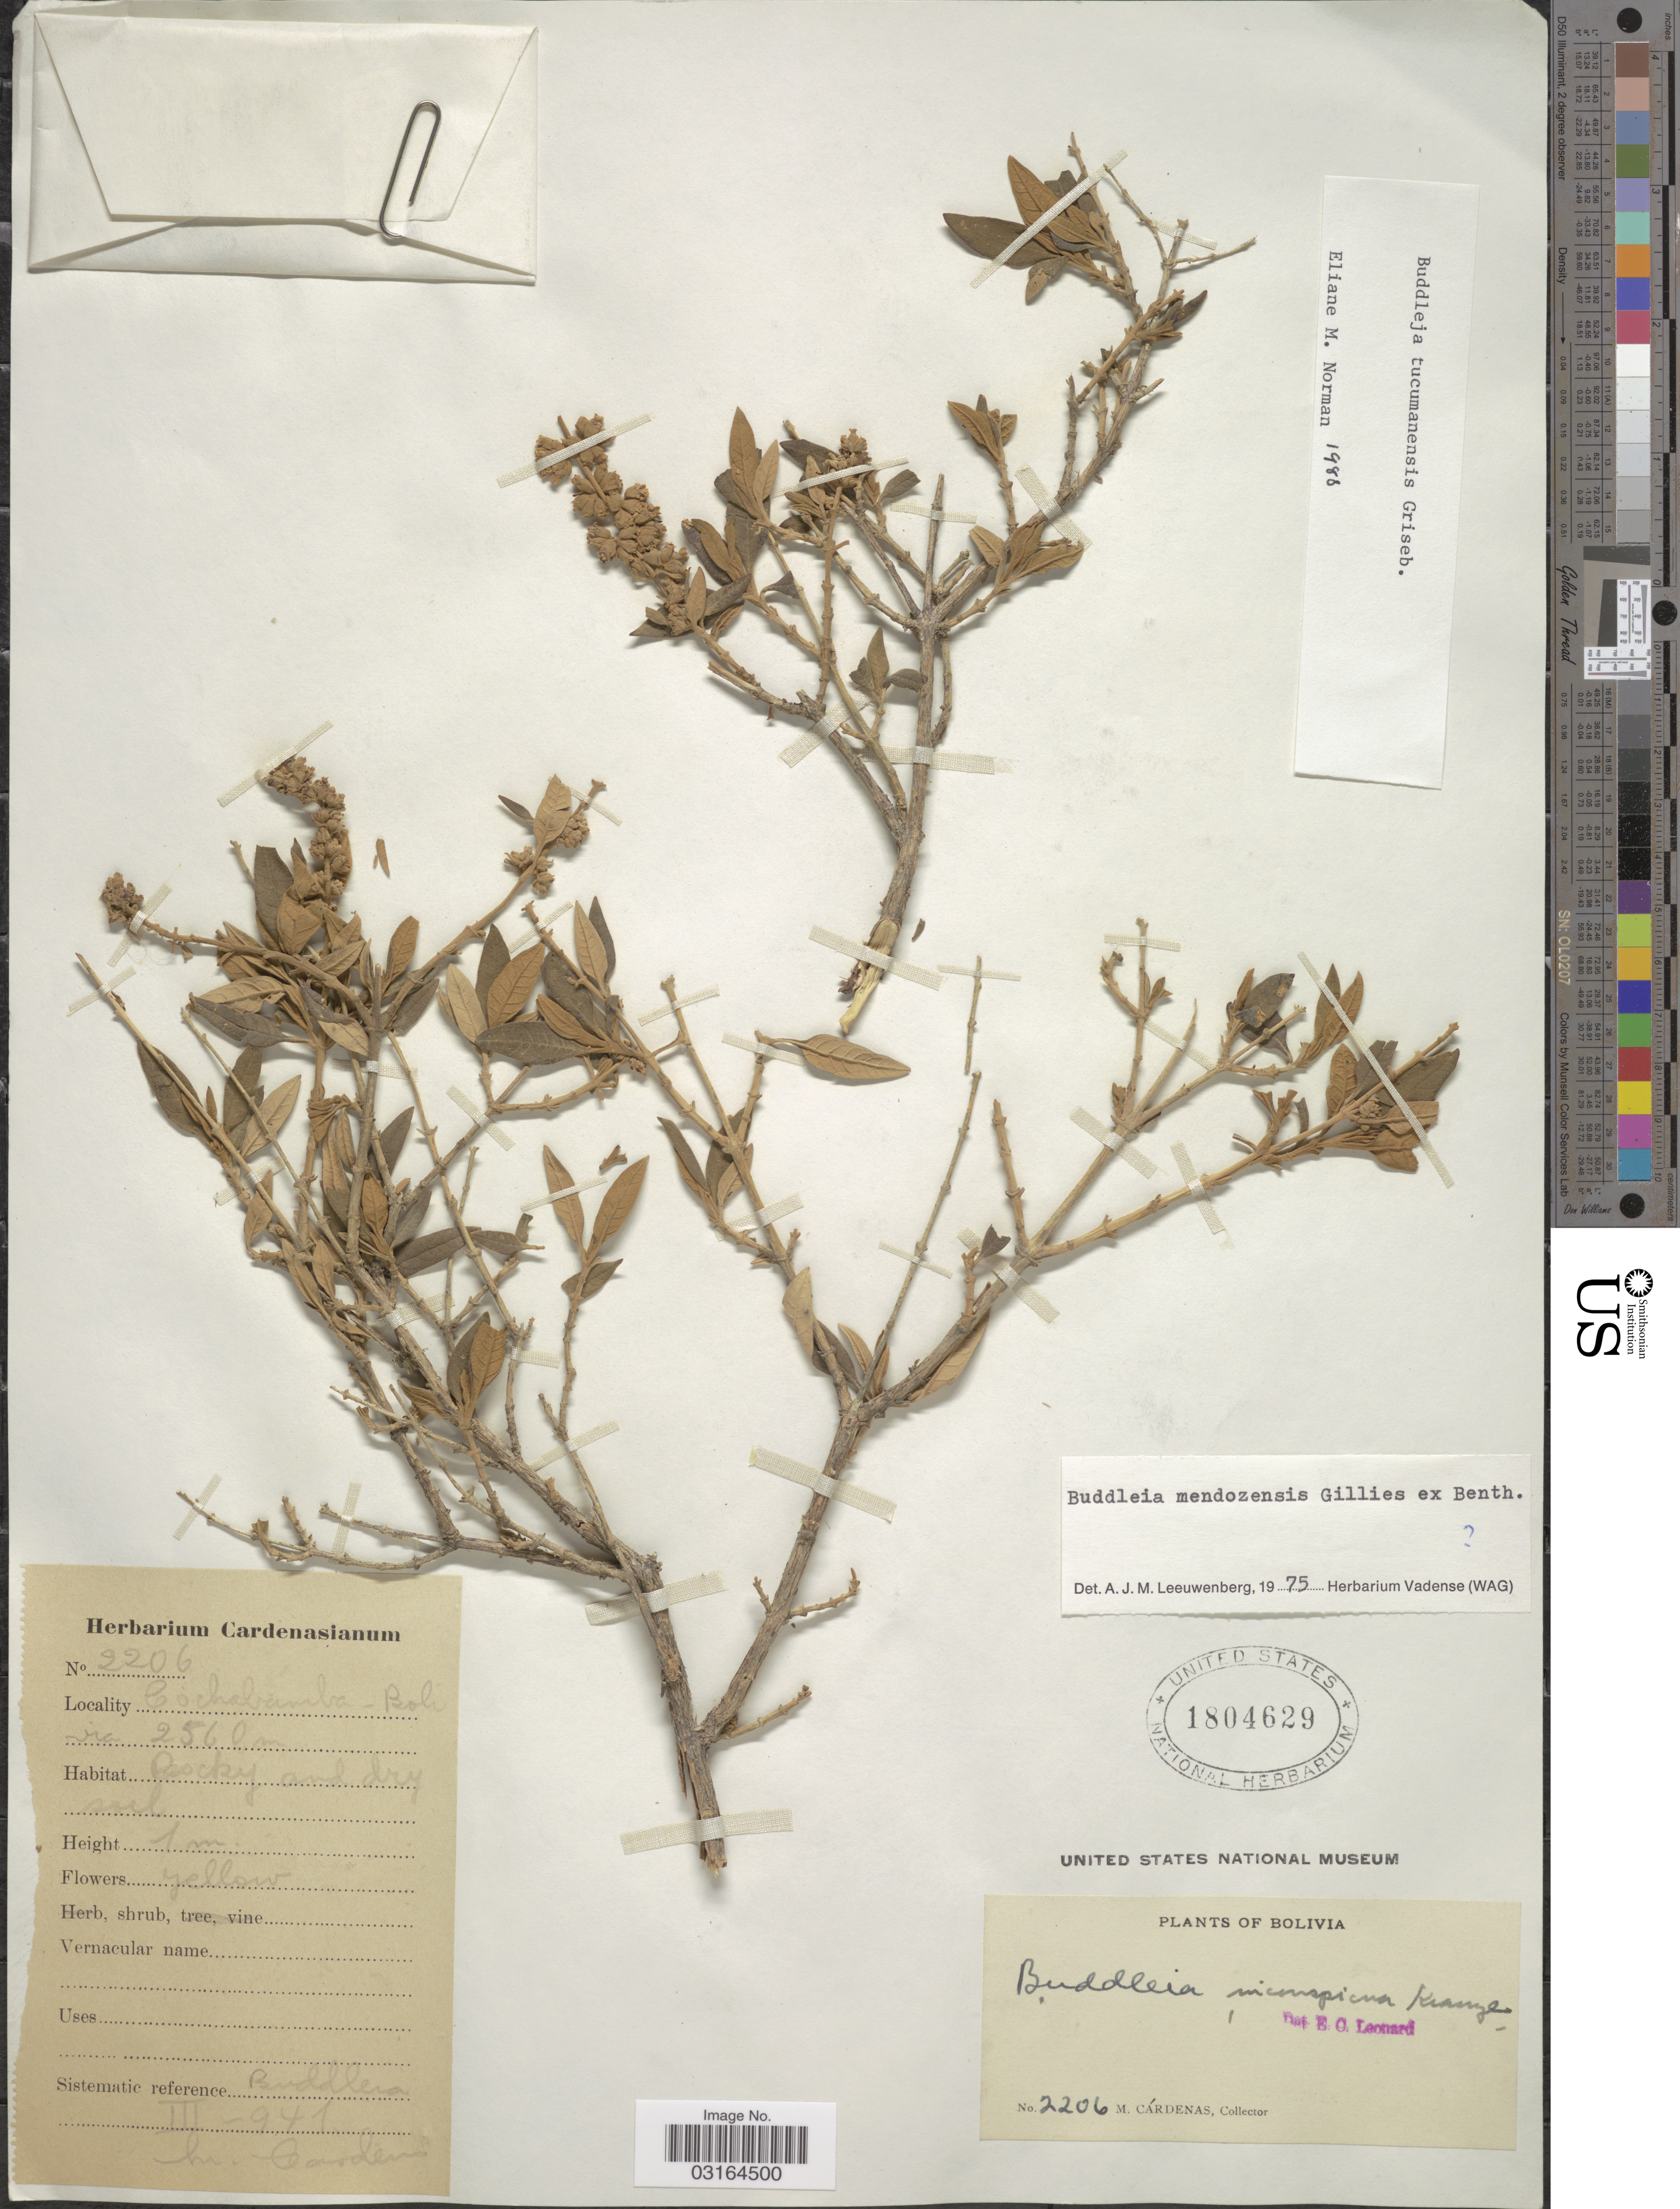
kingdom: Plantae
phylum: Tracheophyta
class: Magnoliopsida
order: Lamiales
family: Scrophulariaceae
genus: Buddleja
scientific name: Buddleja mendozensis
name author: Gillet ex Benth.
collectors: M. Cárdenas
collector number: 2206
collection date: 1941-03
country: Bolivia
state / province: Cochabamba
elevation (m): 2560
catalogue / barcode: US 1804629